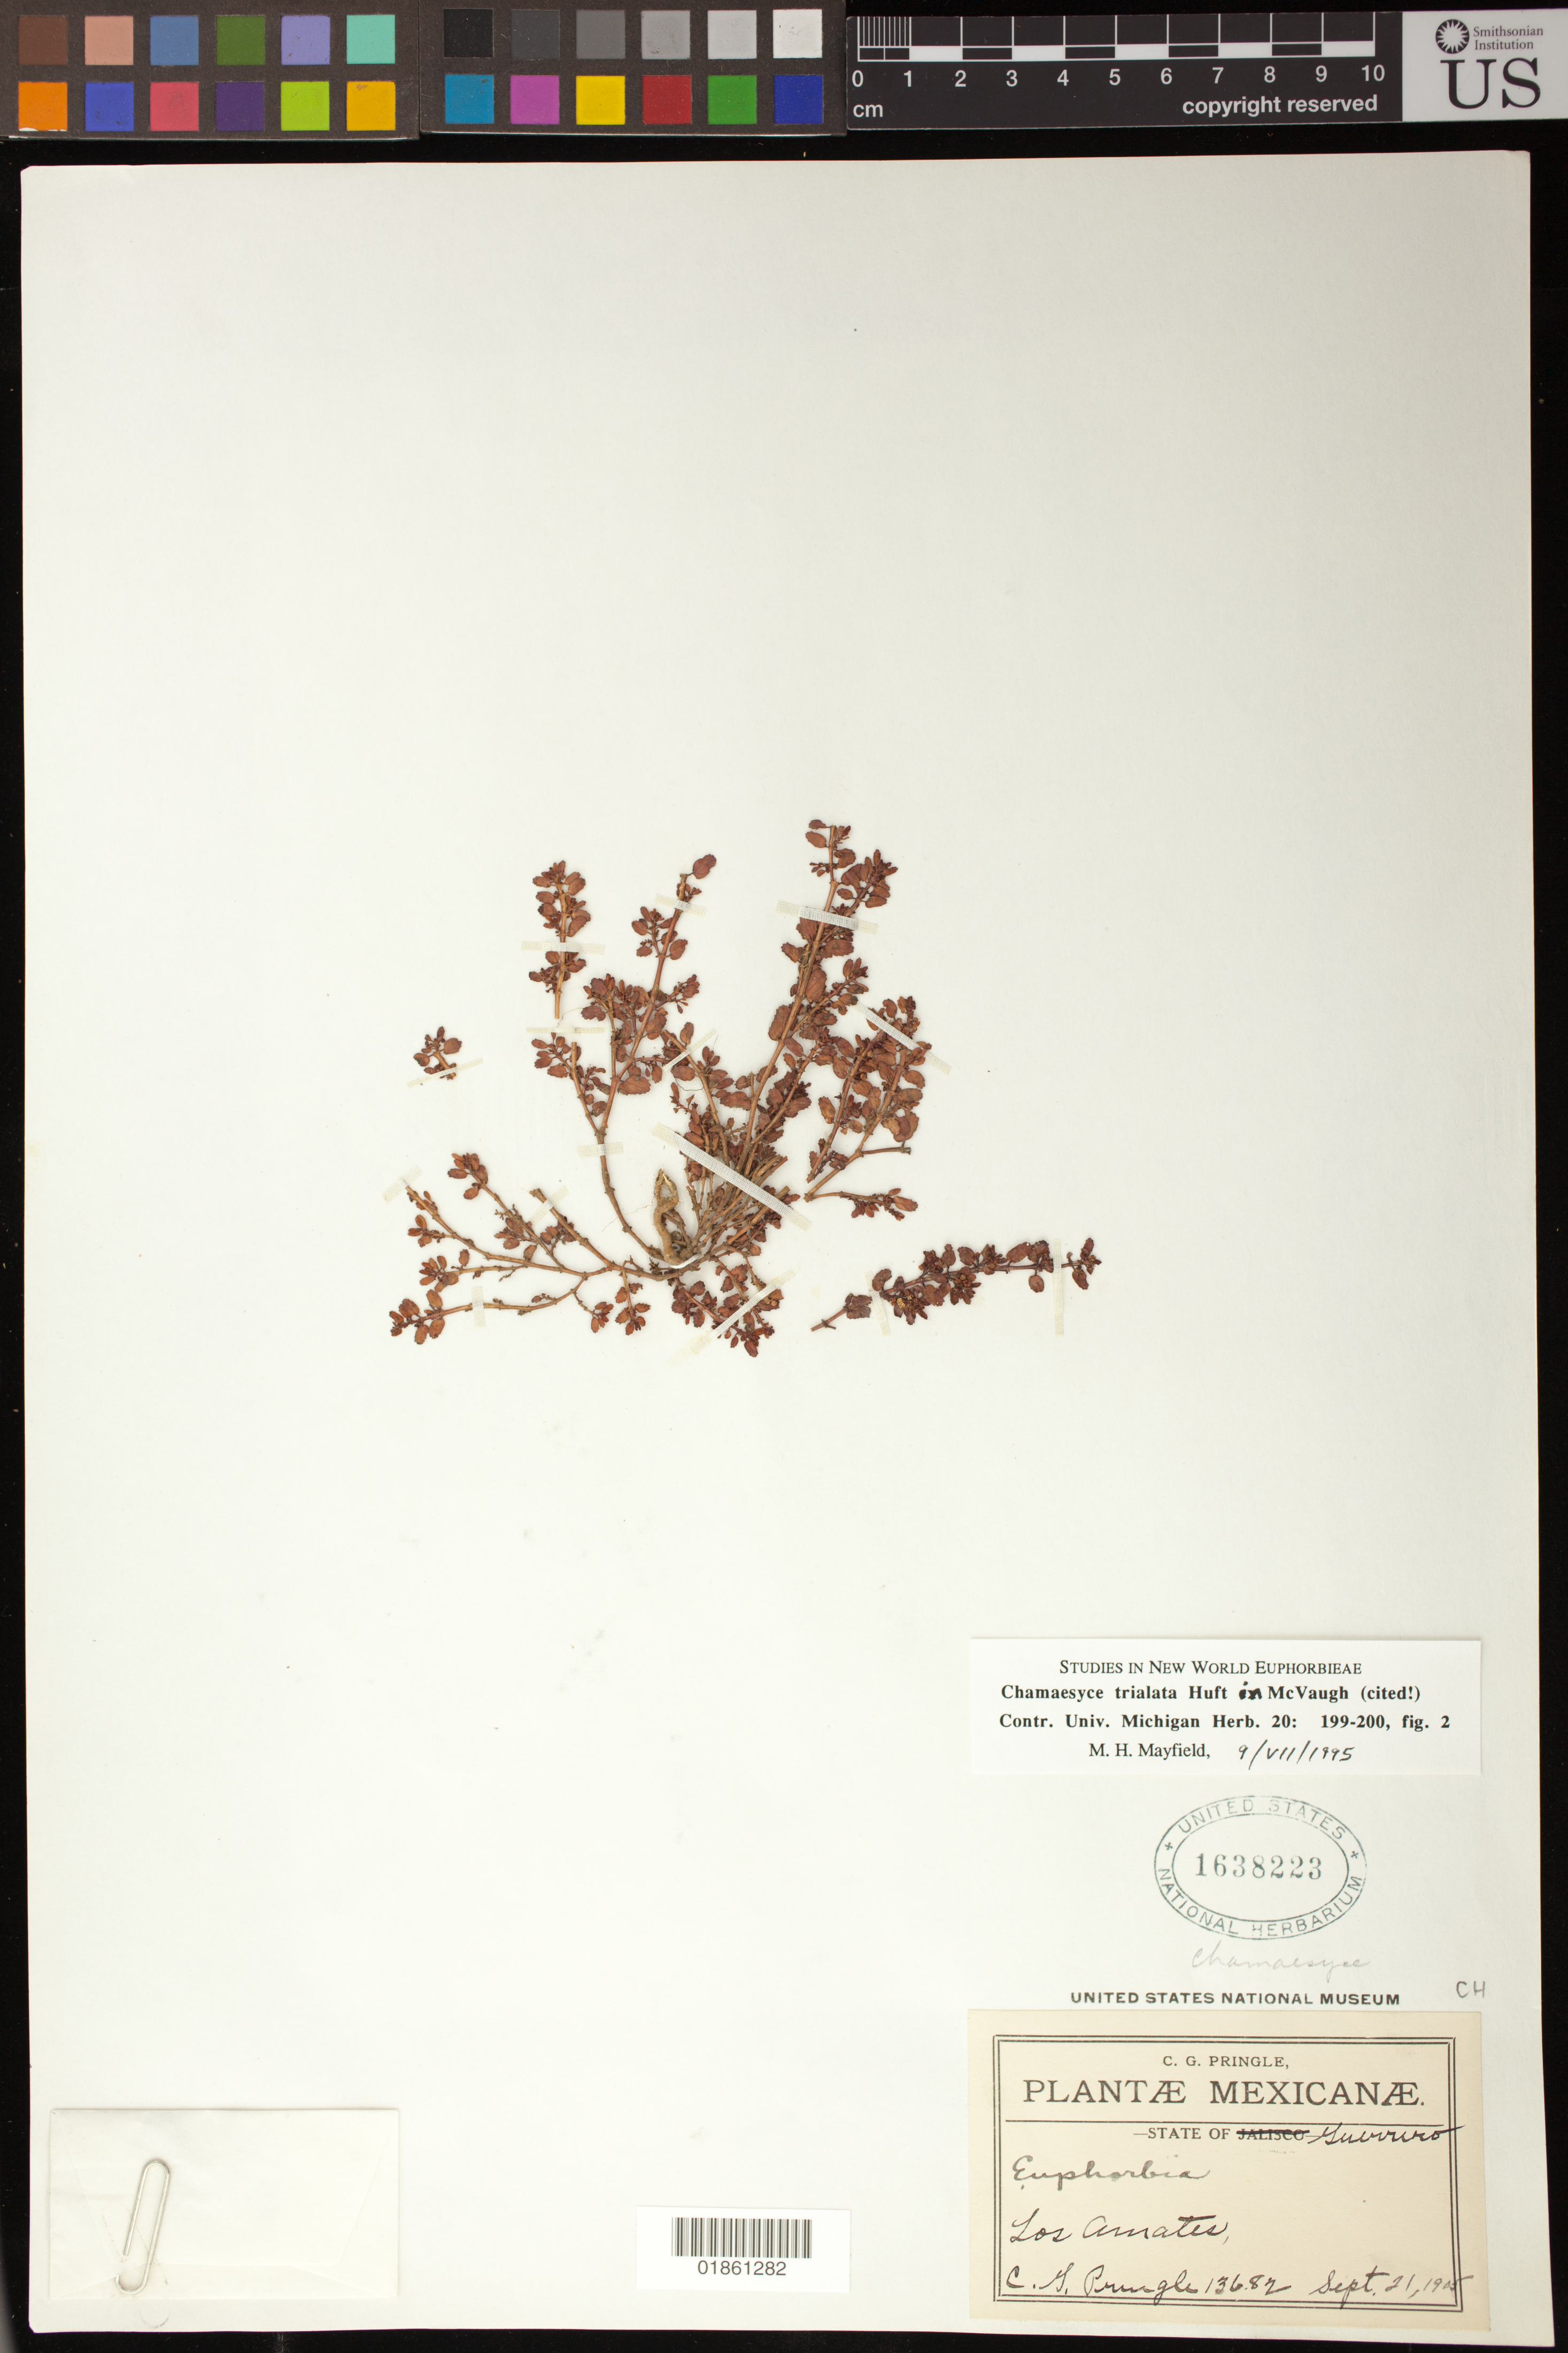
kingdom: Plantae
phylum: Tracheophyta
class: Magnoliopsida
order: Malpighiales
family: Euphorbiaceae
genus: Euphorbia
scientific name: Euphorbia trialata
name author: (Huft) V.W. Steinm.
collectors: C. G. Pringle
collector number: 13682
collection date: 1905-09-21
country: Mexico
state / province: Guerrero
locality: Los Amates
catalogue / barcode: US 1638223